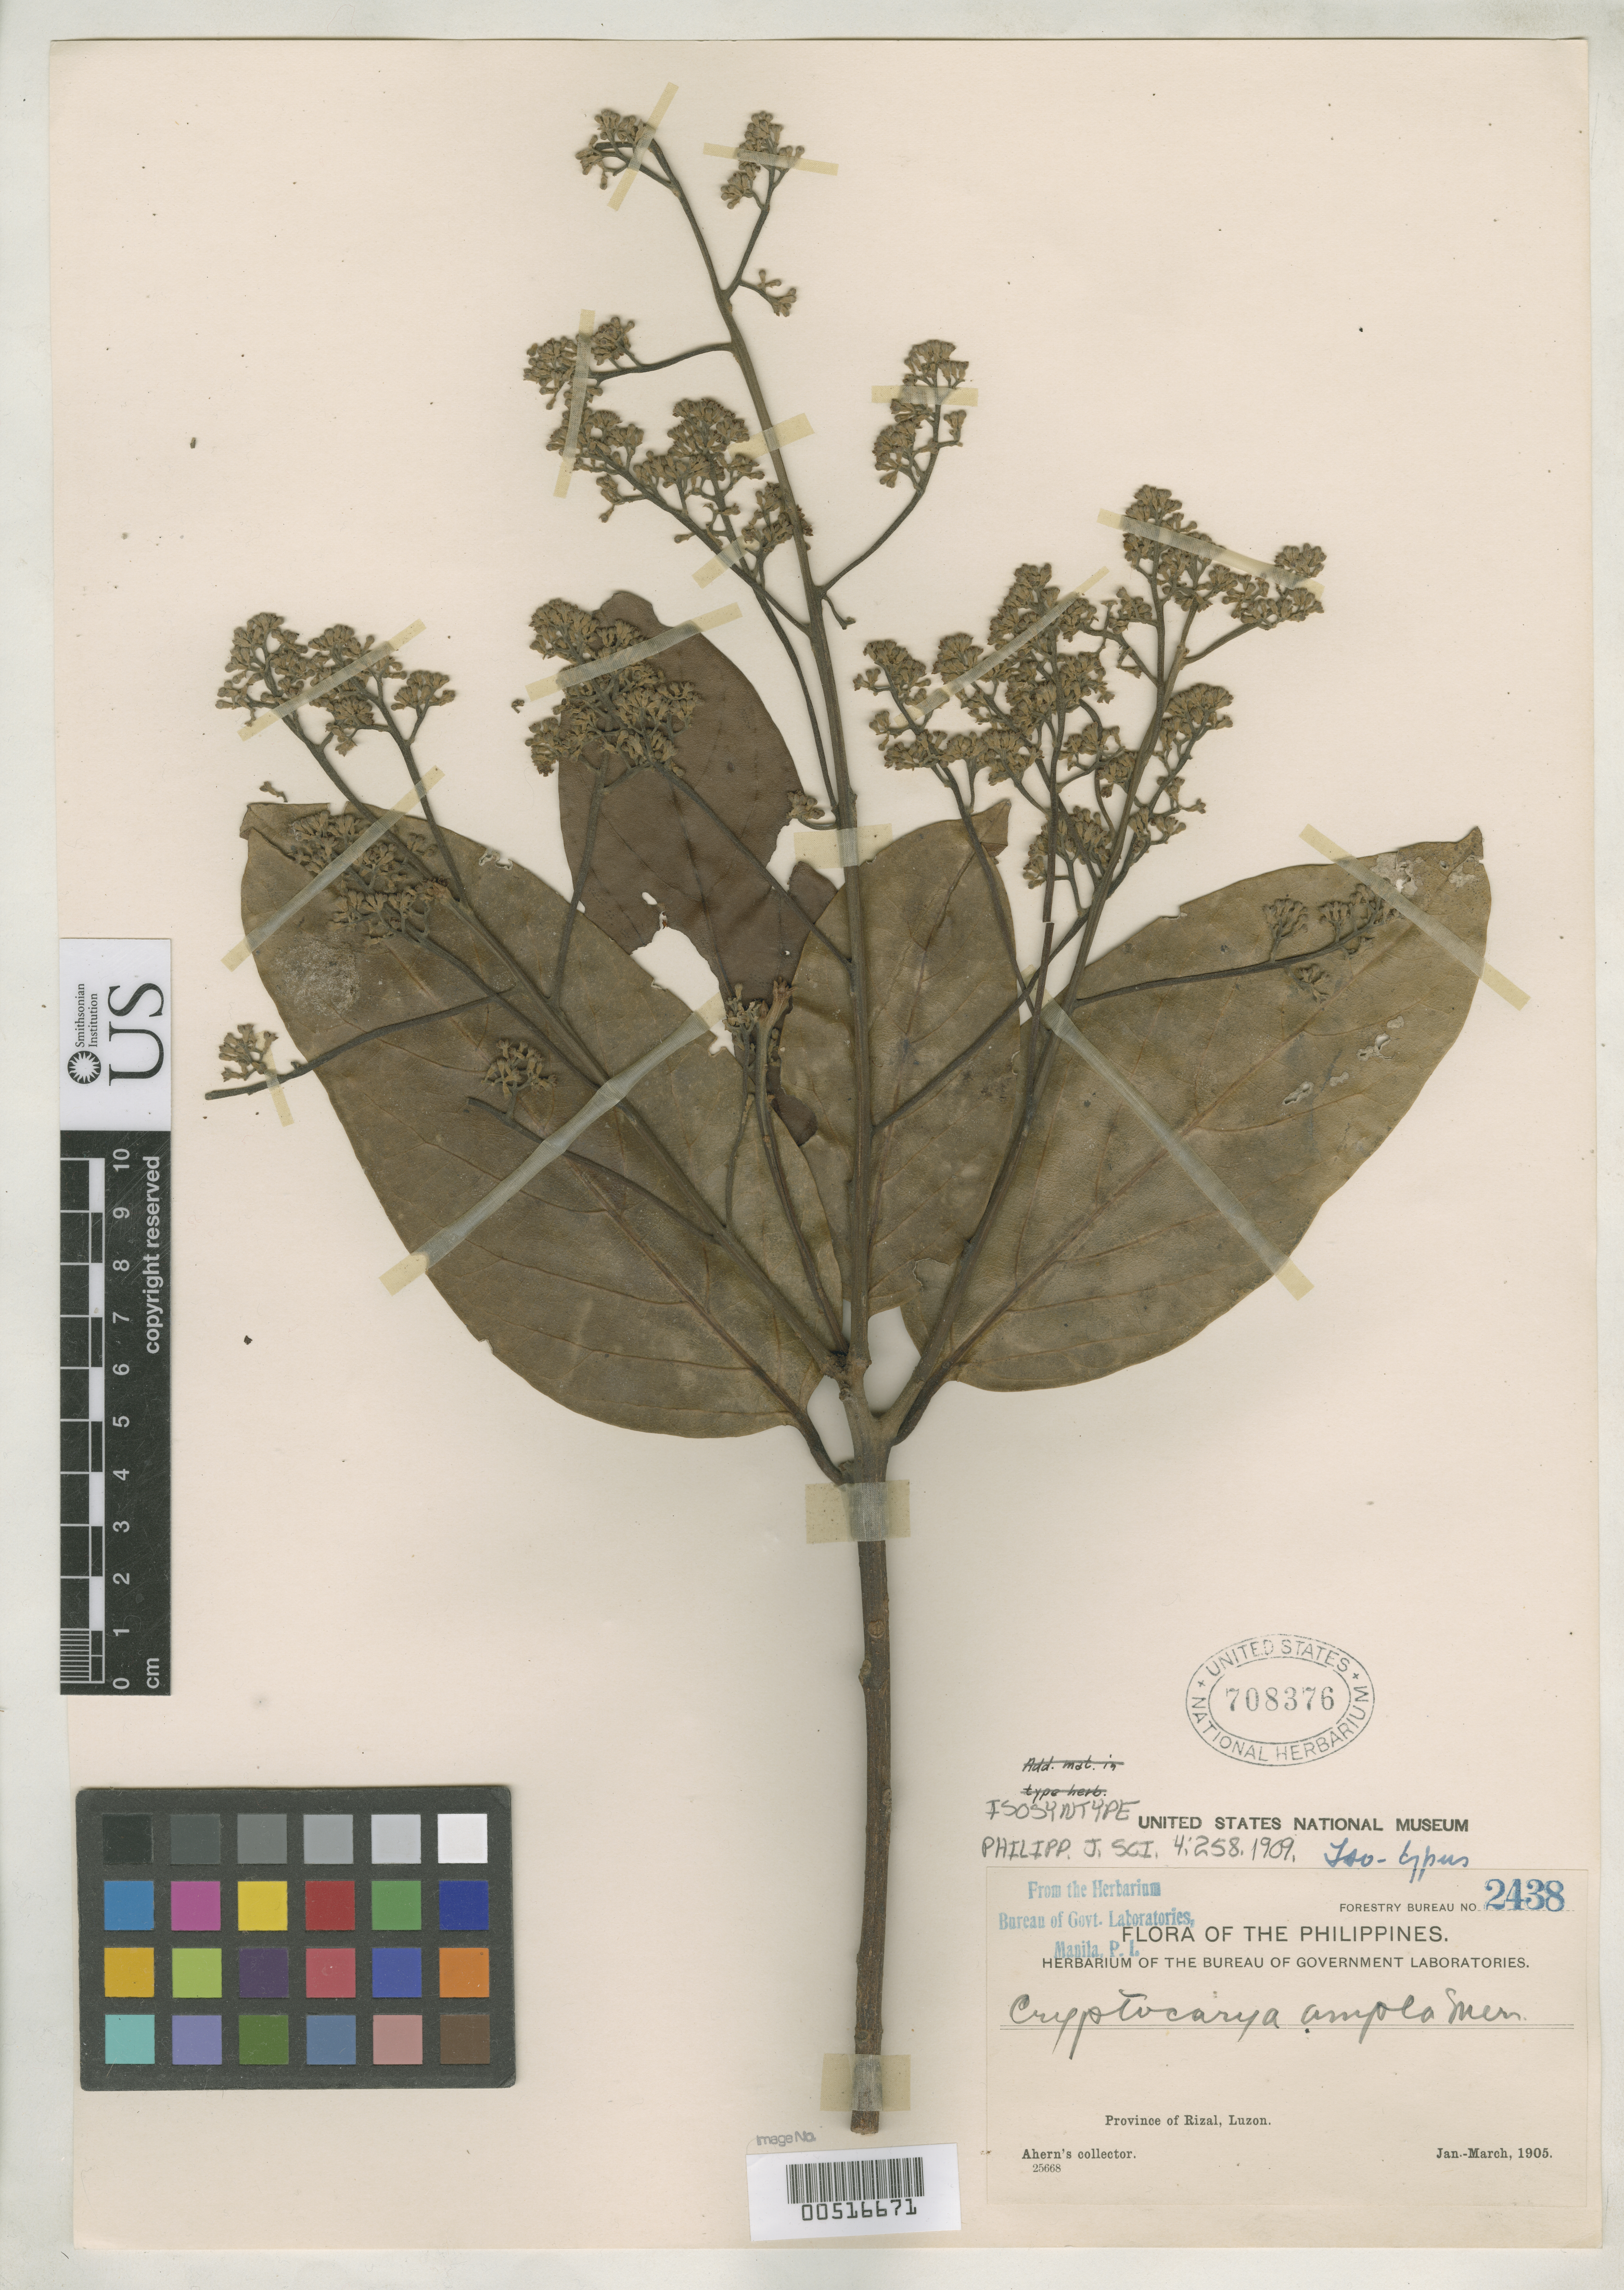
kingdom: Plantae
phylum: Tracheophyta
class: Magnoliopsida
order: Laurales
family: Lauraceae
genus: Cryptocarya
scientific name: Cryptocarya ampla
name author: Merr.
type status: Isosyntype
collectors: Ahern's collector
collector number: For. Bur. 2438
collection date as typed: Jan 1905 to -- Mar 1905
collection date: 1905-01/1905-03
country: Philippines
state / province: Calabarzon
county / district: Rizal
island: Luzon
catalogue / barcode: US 708376